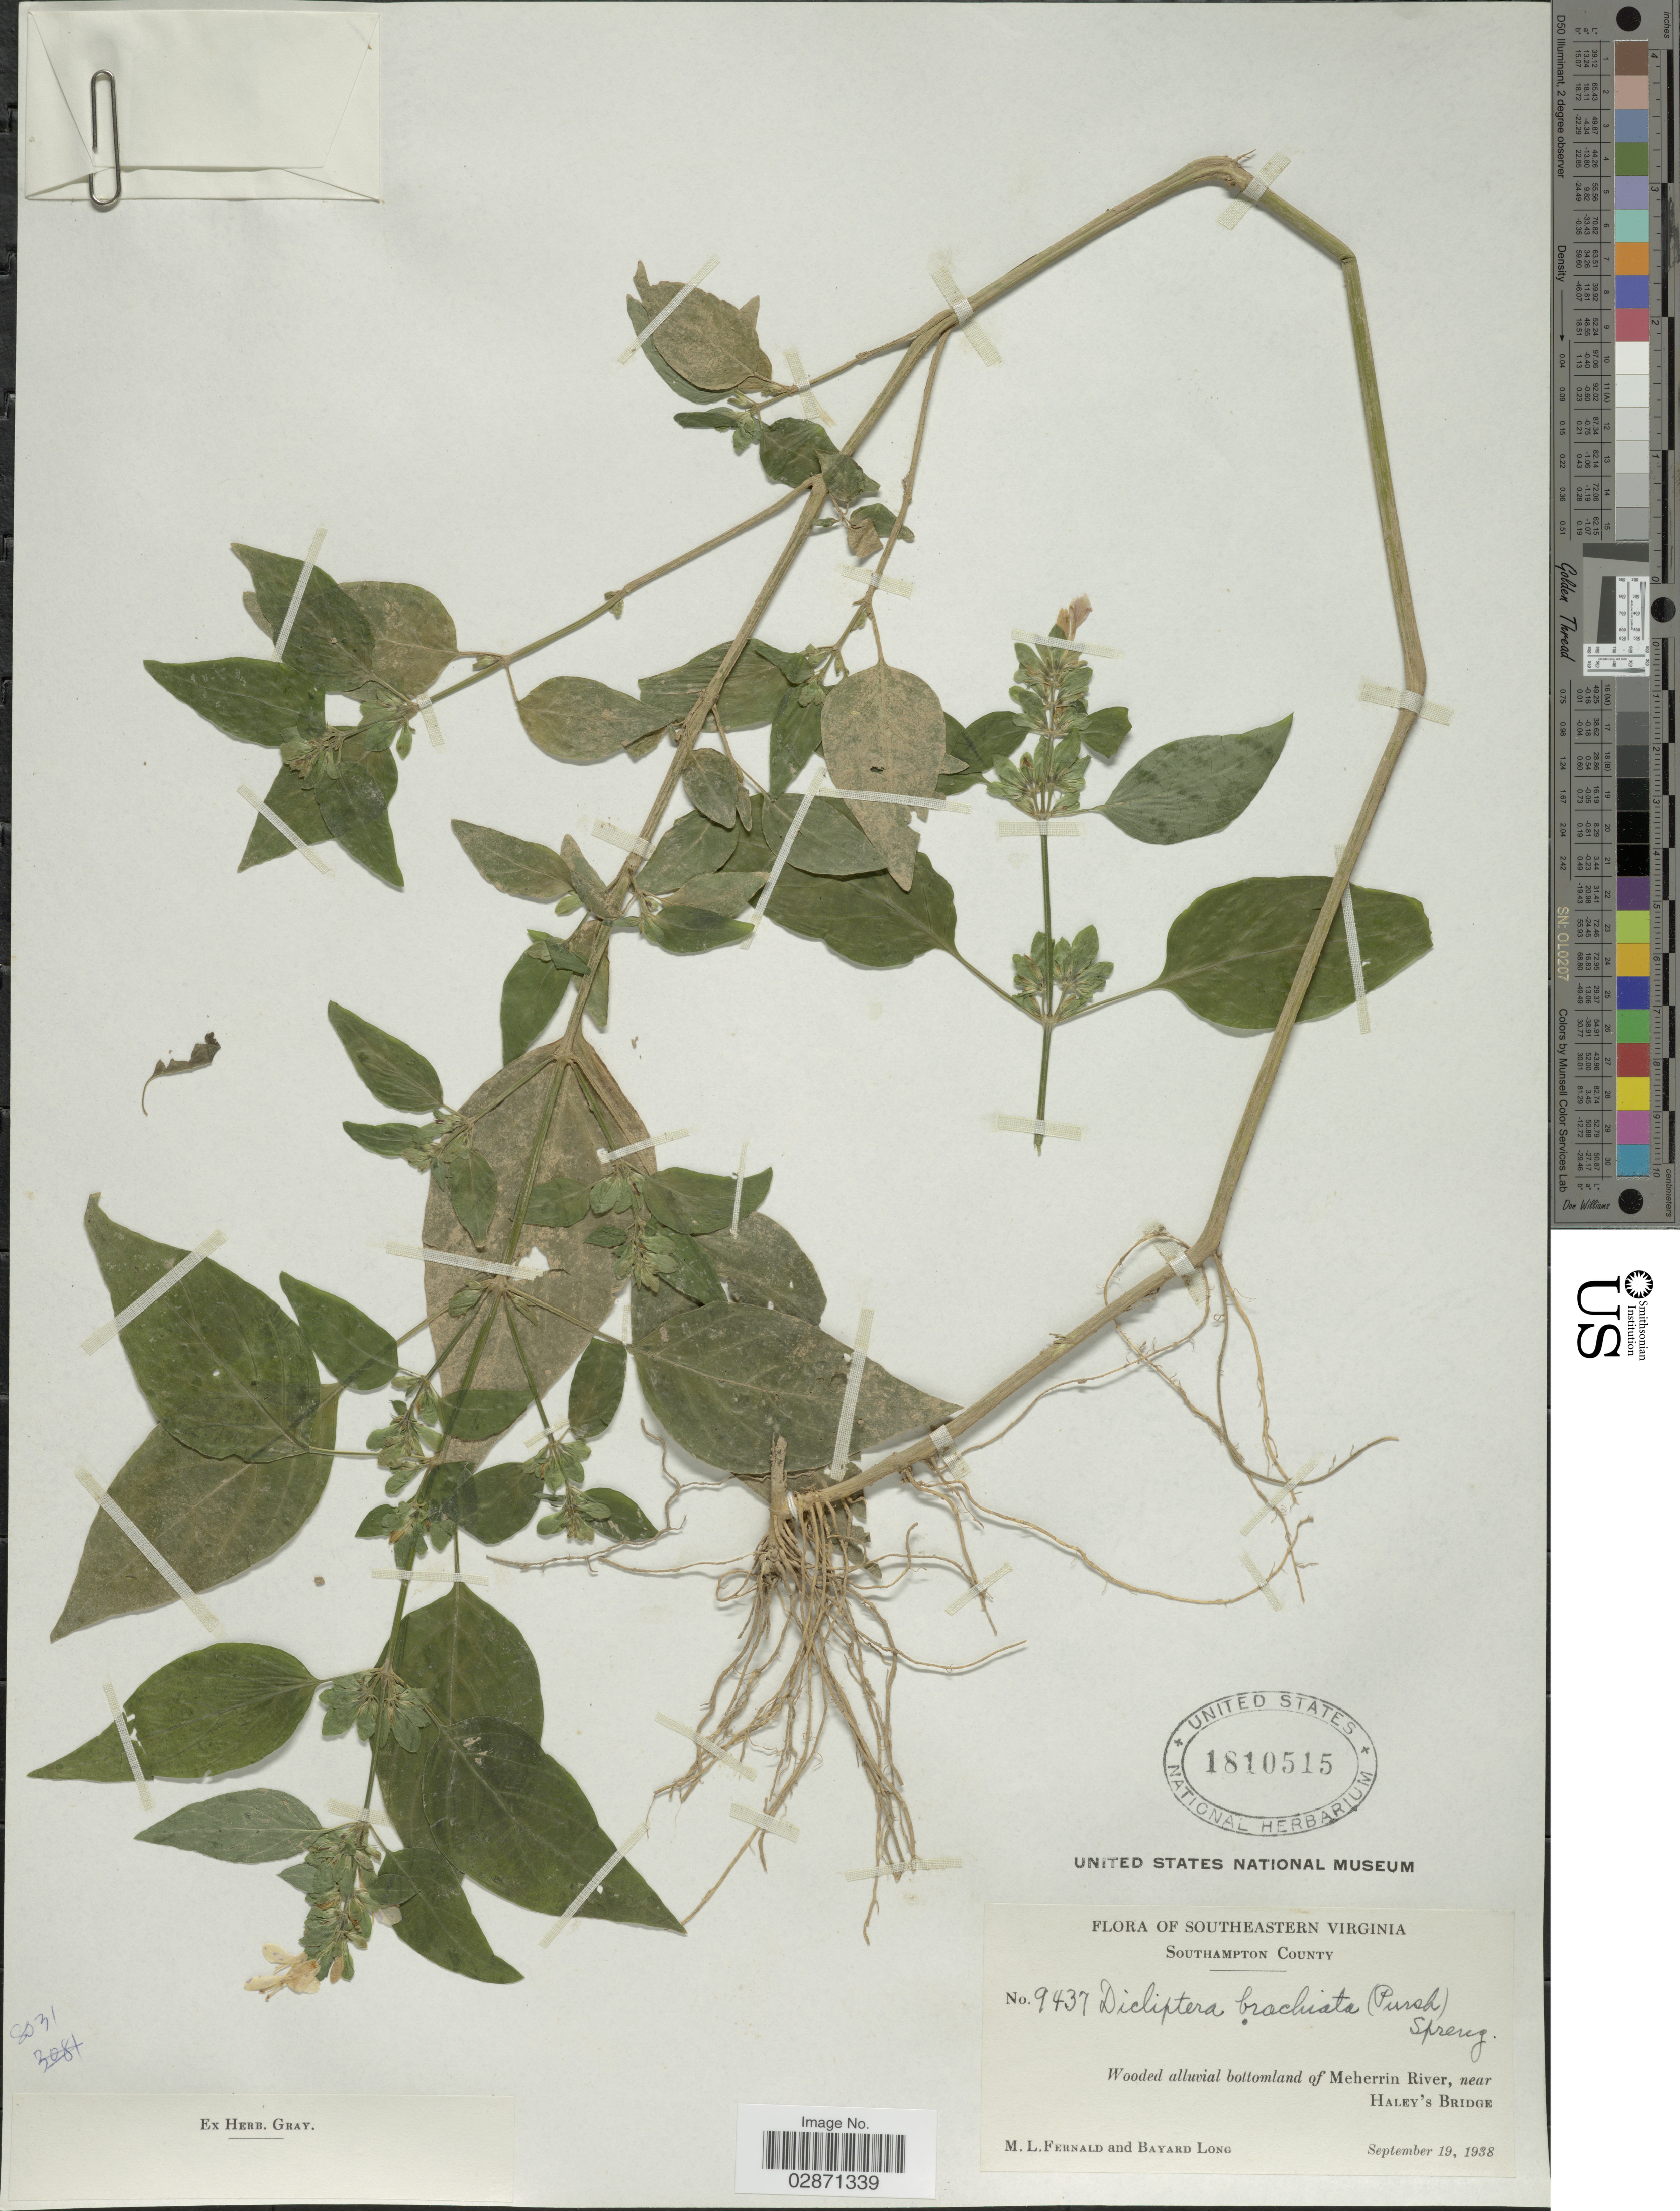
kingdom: Plantae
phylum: Tracheophyta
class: Magnoliopsida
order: Lamiales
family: Acanthaceae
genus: Dicliptera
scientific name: Dicliptera brachiata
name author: (Pursh) Spreng.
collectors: M. L. Fernald & B. Long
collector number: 9437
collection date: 1938-09-19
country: United States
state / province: Virginia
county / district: Southampton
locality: Southeastern Virginia. Southampton County. Wooded alluvial bottomland of Meherrin River, near Haley's Bridge.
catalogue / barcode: US 1810515